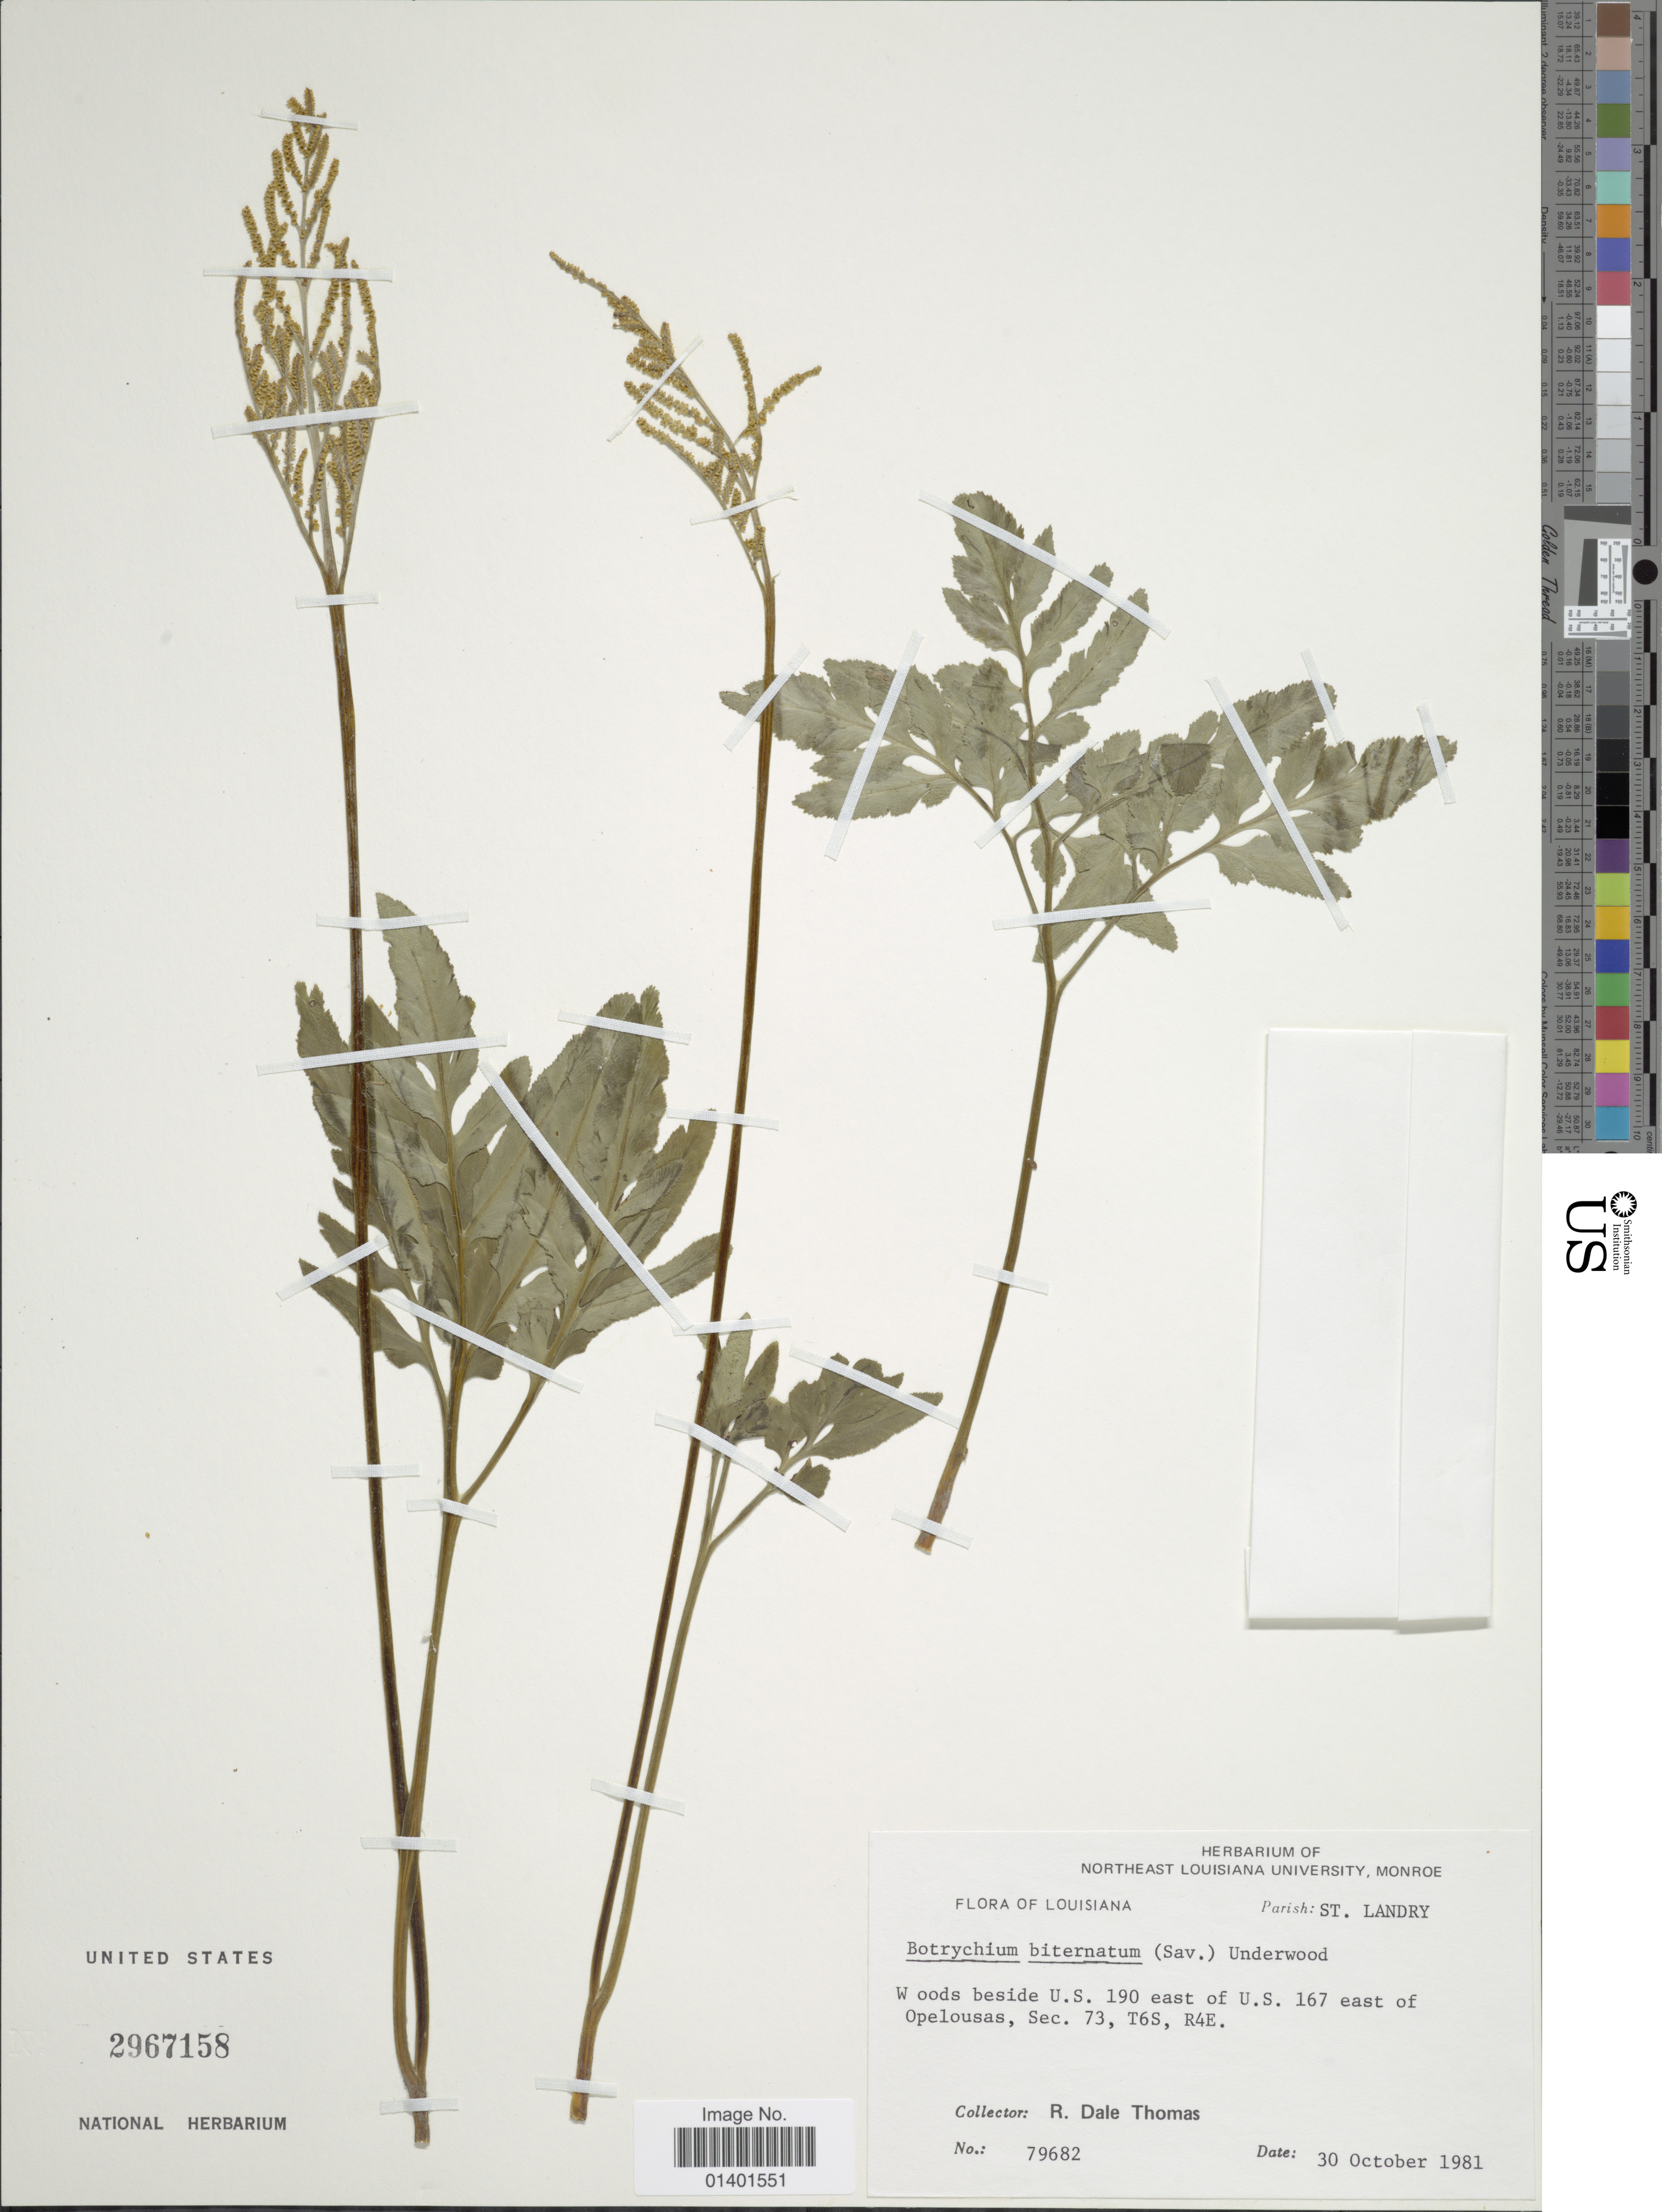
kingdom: Plantae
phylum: Tracheophyta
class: Polypodiopsida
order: Ophioglossales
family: Ophioglossaceae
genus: Botrychium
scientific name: Botrychium biternatum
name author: (Sav.) Underw.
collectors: R. Thomas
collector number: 79682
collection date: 1981-10-30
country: United States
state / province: Louisiana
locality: St. Landry, Woods beside U.S. 190 east of U.S. 167 east of Opelousas, Sec. 73, T6S, R4E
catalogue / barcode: US 2967158